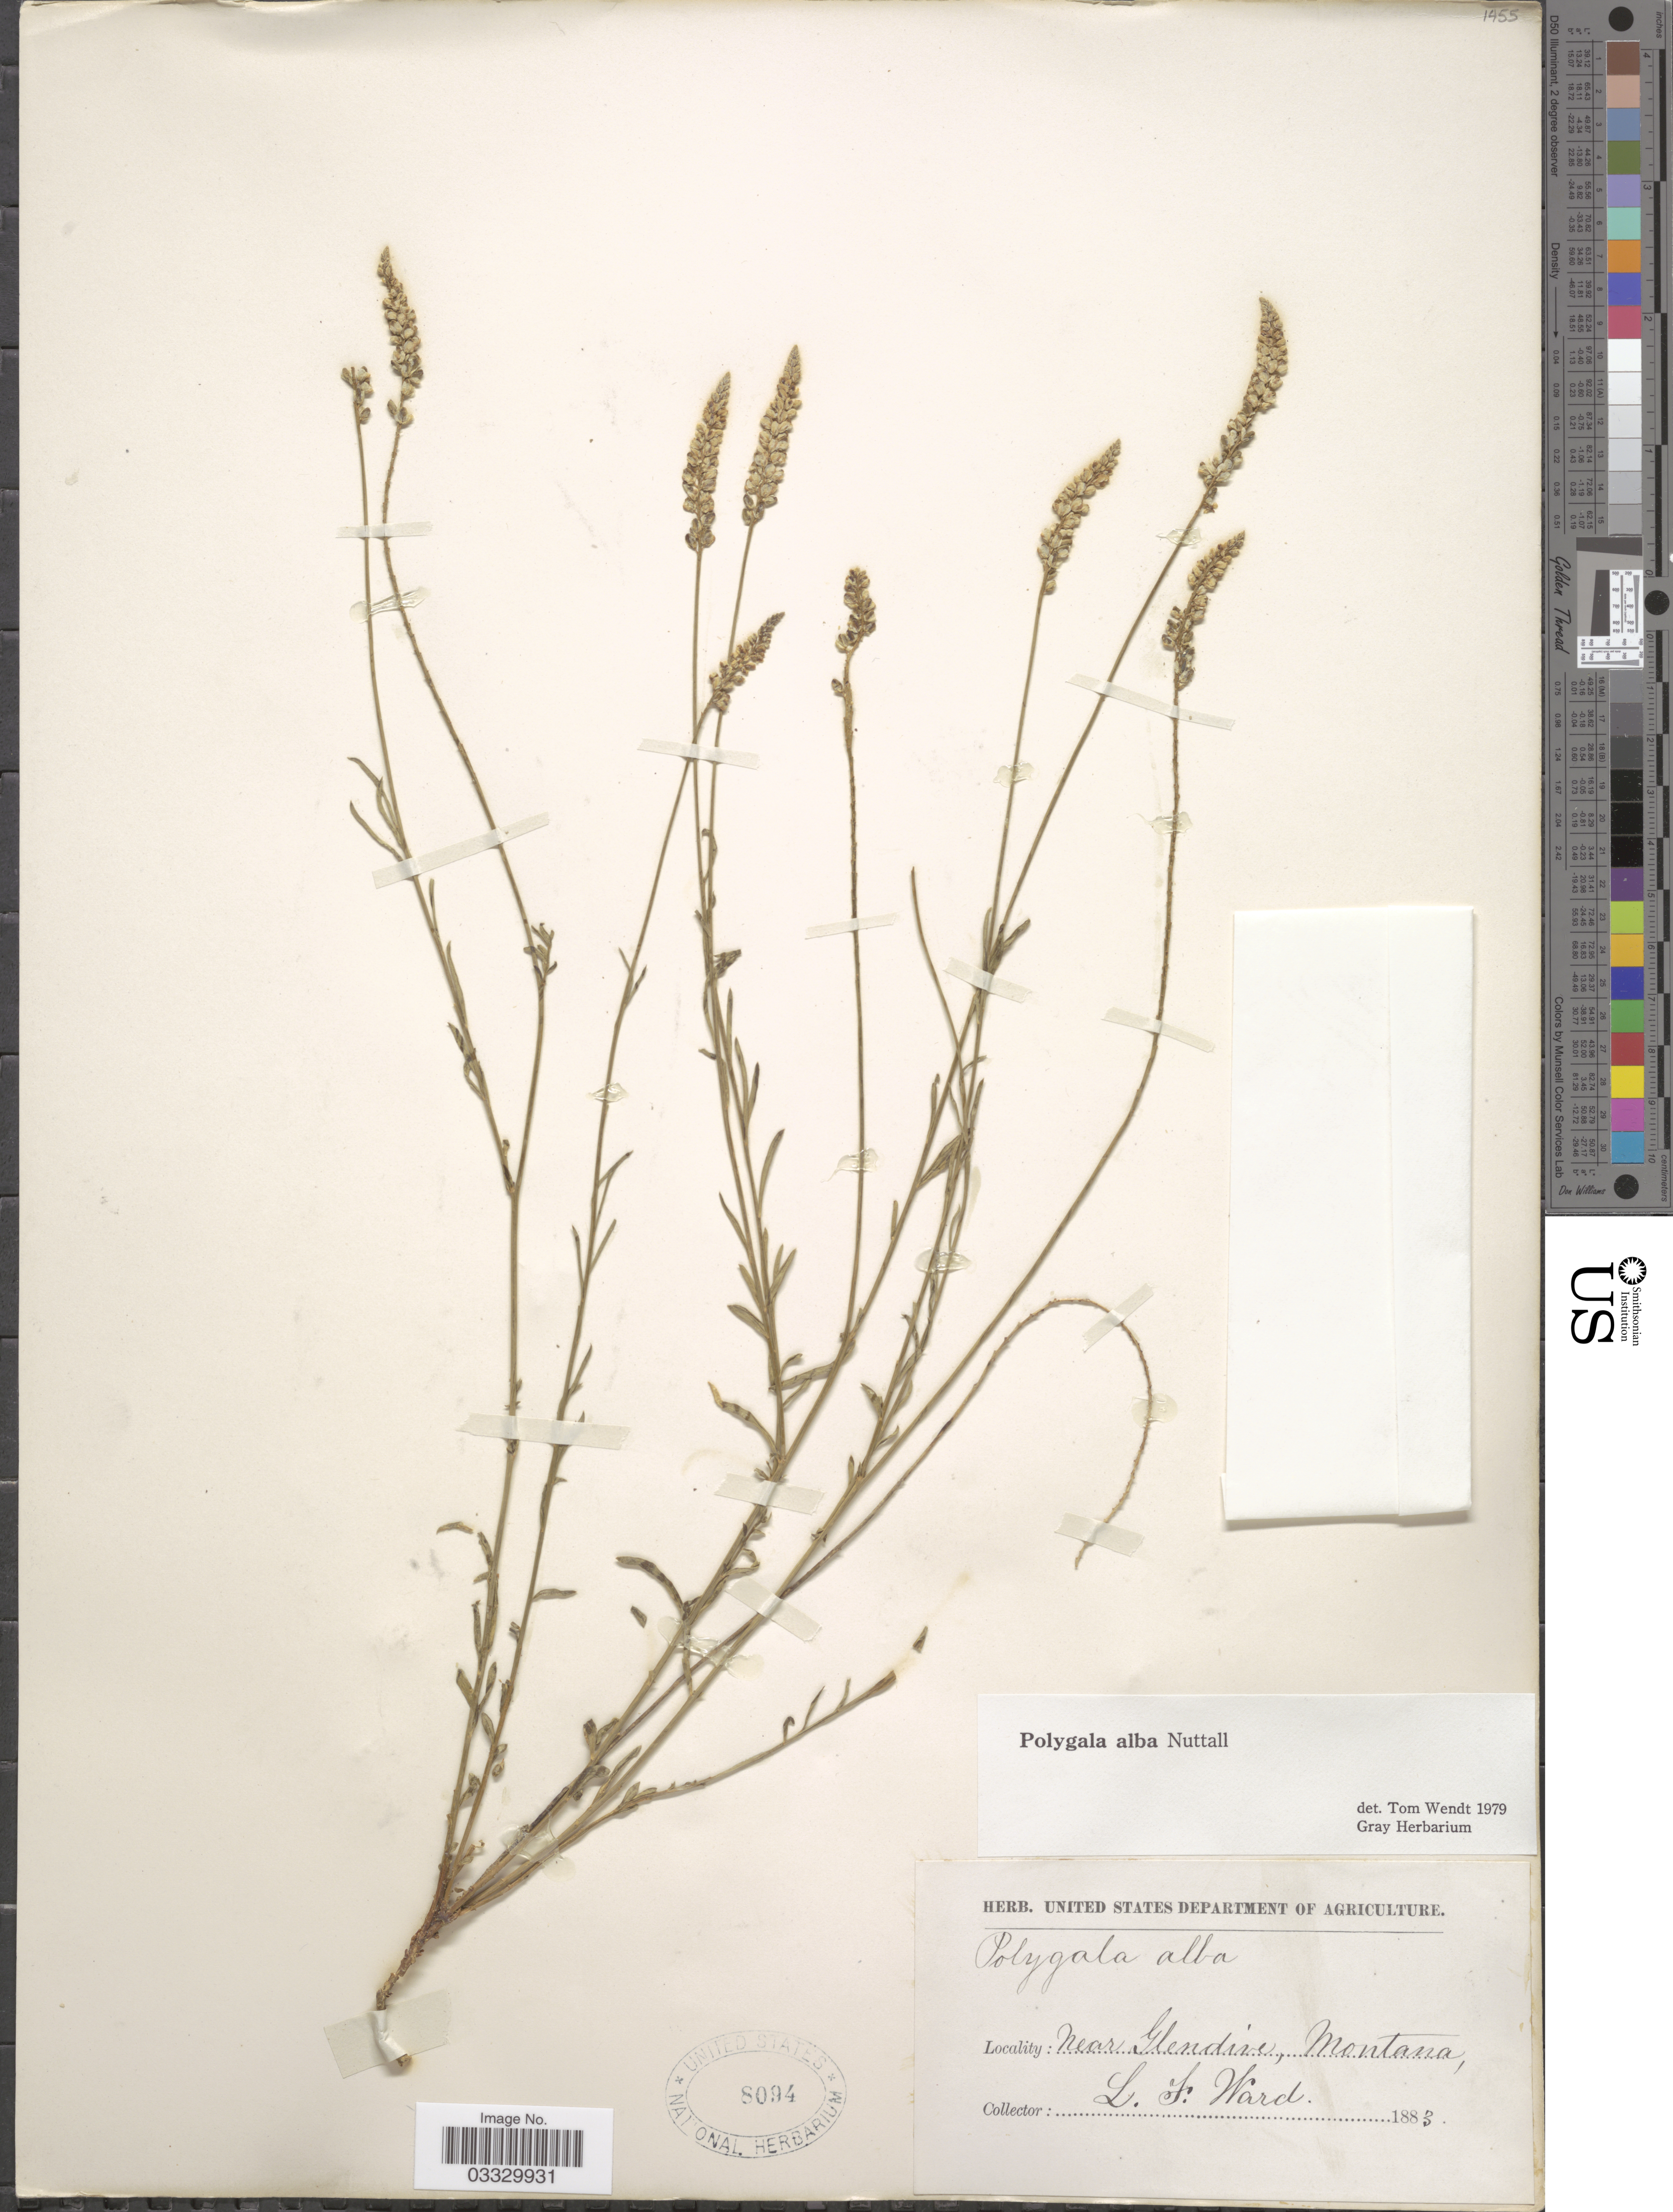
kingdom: Plantae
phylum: Tracheophyta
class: Magnoliopsida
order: Fabales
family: Polygalaceae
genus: Polygala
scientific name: Polygala alba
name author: Nutt.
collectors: L. Ward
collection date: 1883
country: United States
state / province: Montana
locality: Near Glendive.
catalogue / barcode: US 8094